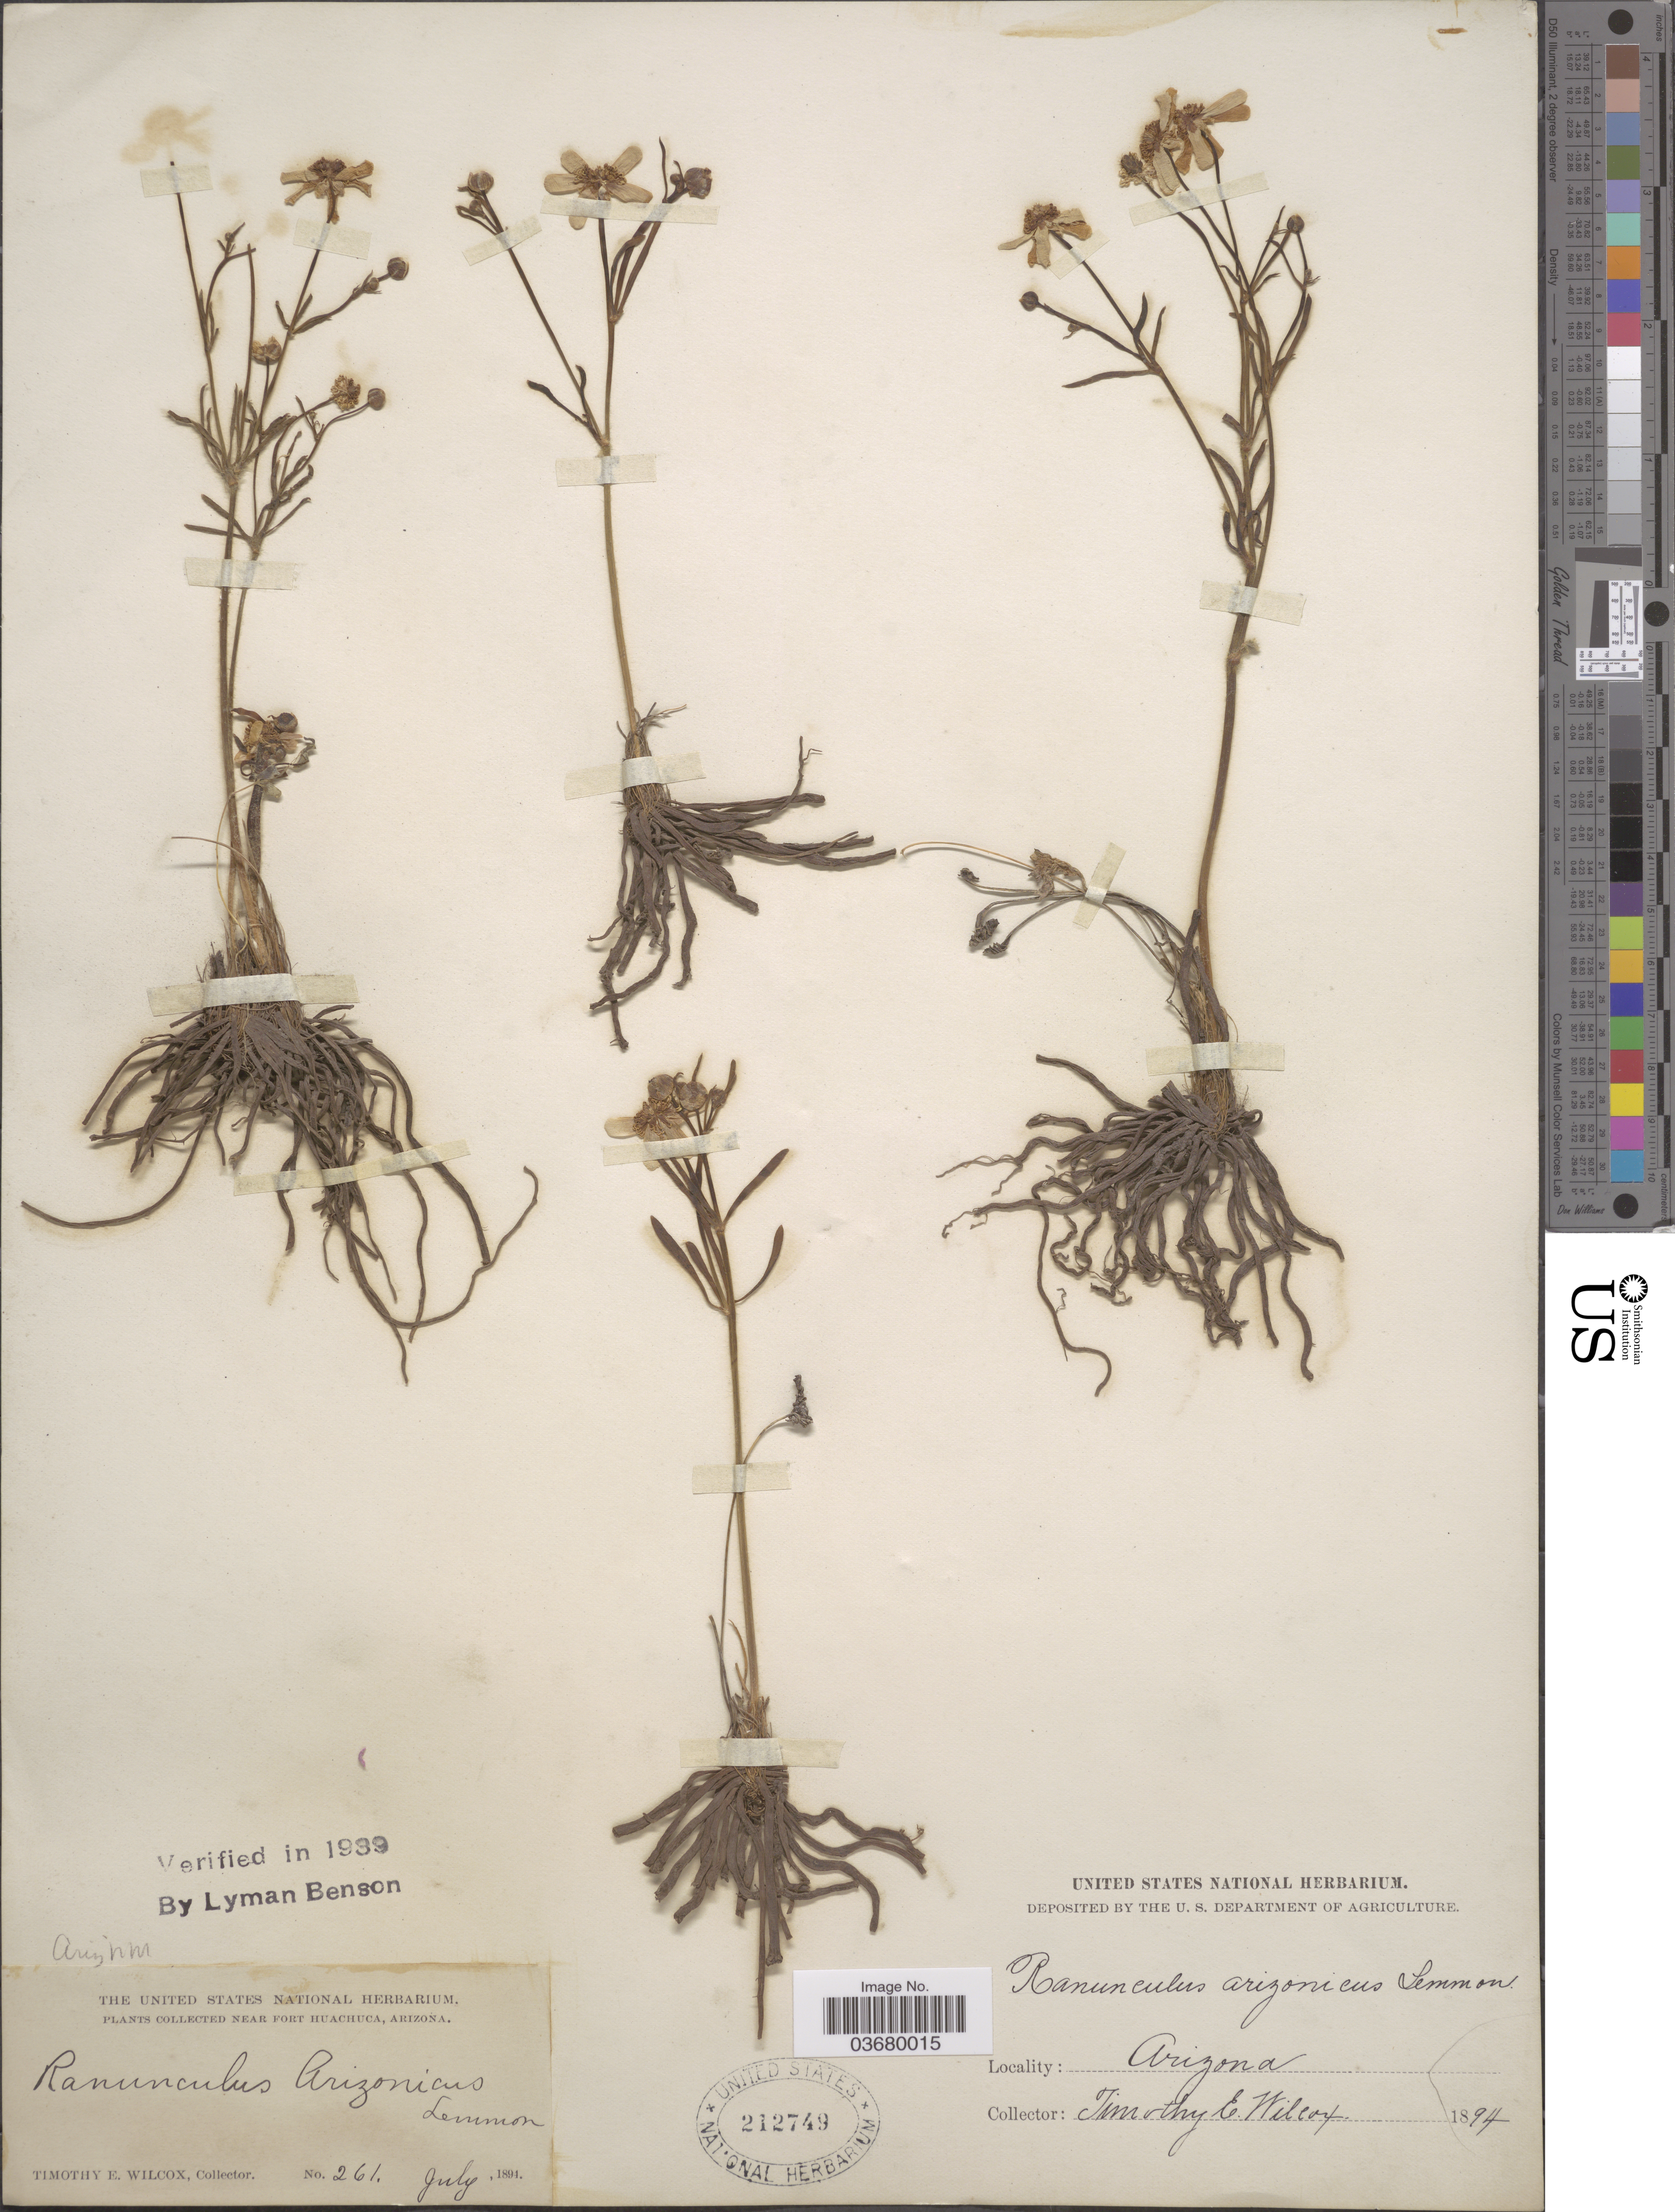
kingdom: Plantae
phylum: Tracheophyta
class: Magnoliopsida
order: Ranunculales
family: Ranunculaceae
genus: Ranunculus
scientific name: Ranunculus arizonicus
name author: Lemmon ex A. Gray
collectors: T. E. Wilcox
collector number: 261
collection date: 1894-07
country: United States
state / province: Arizona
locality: Near Fort Huachuca.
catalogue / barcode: US 212749